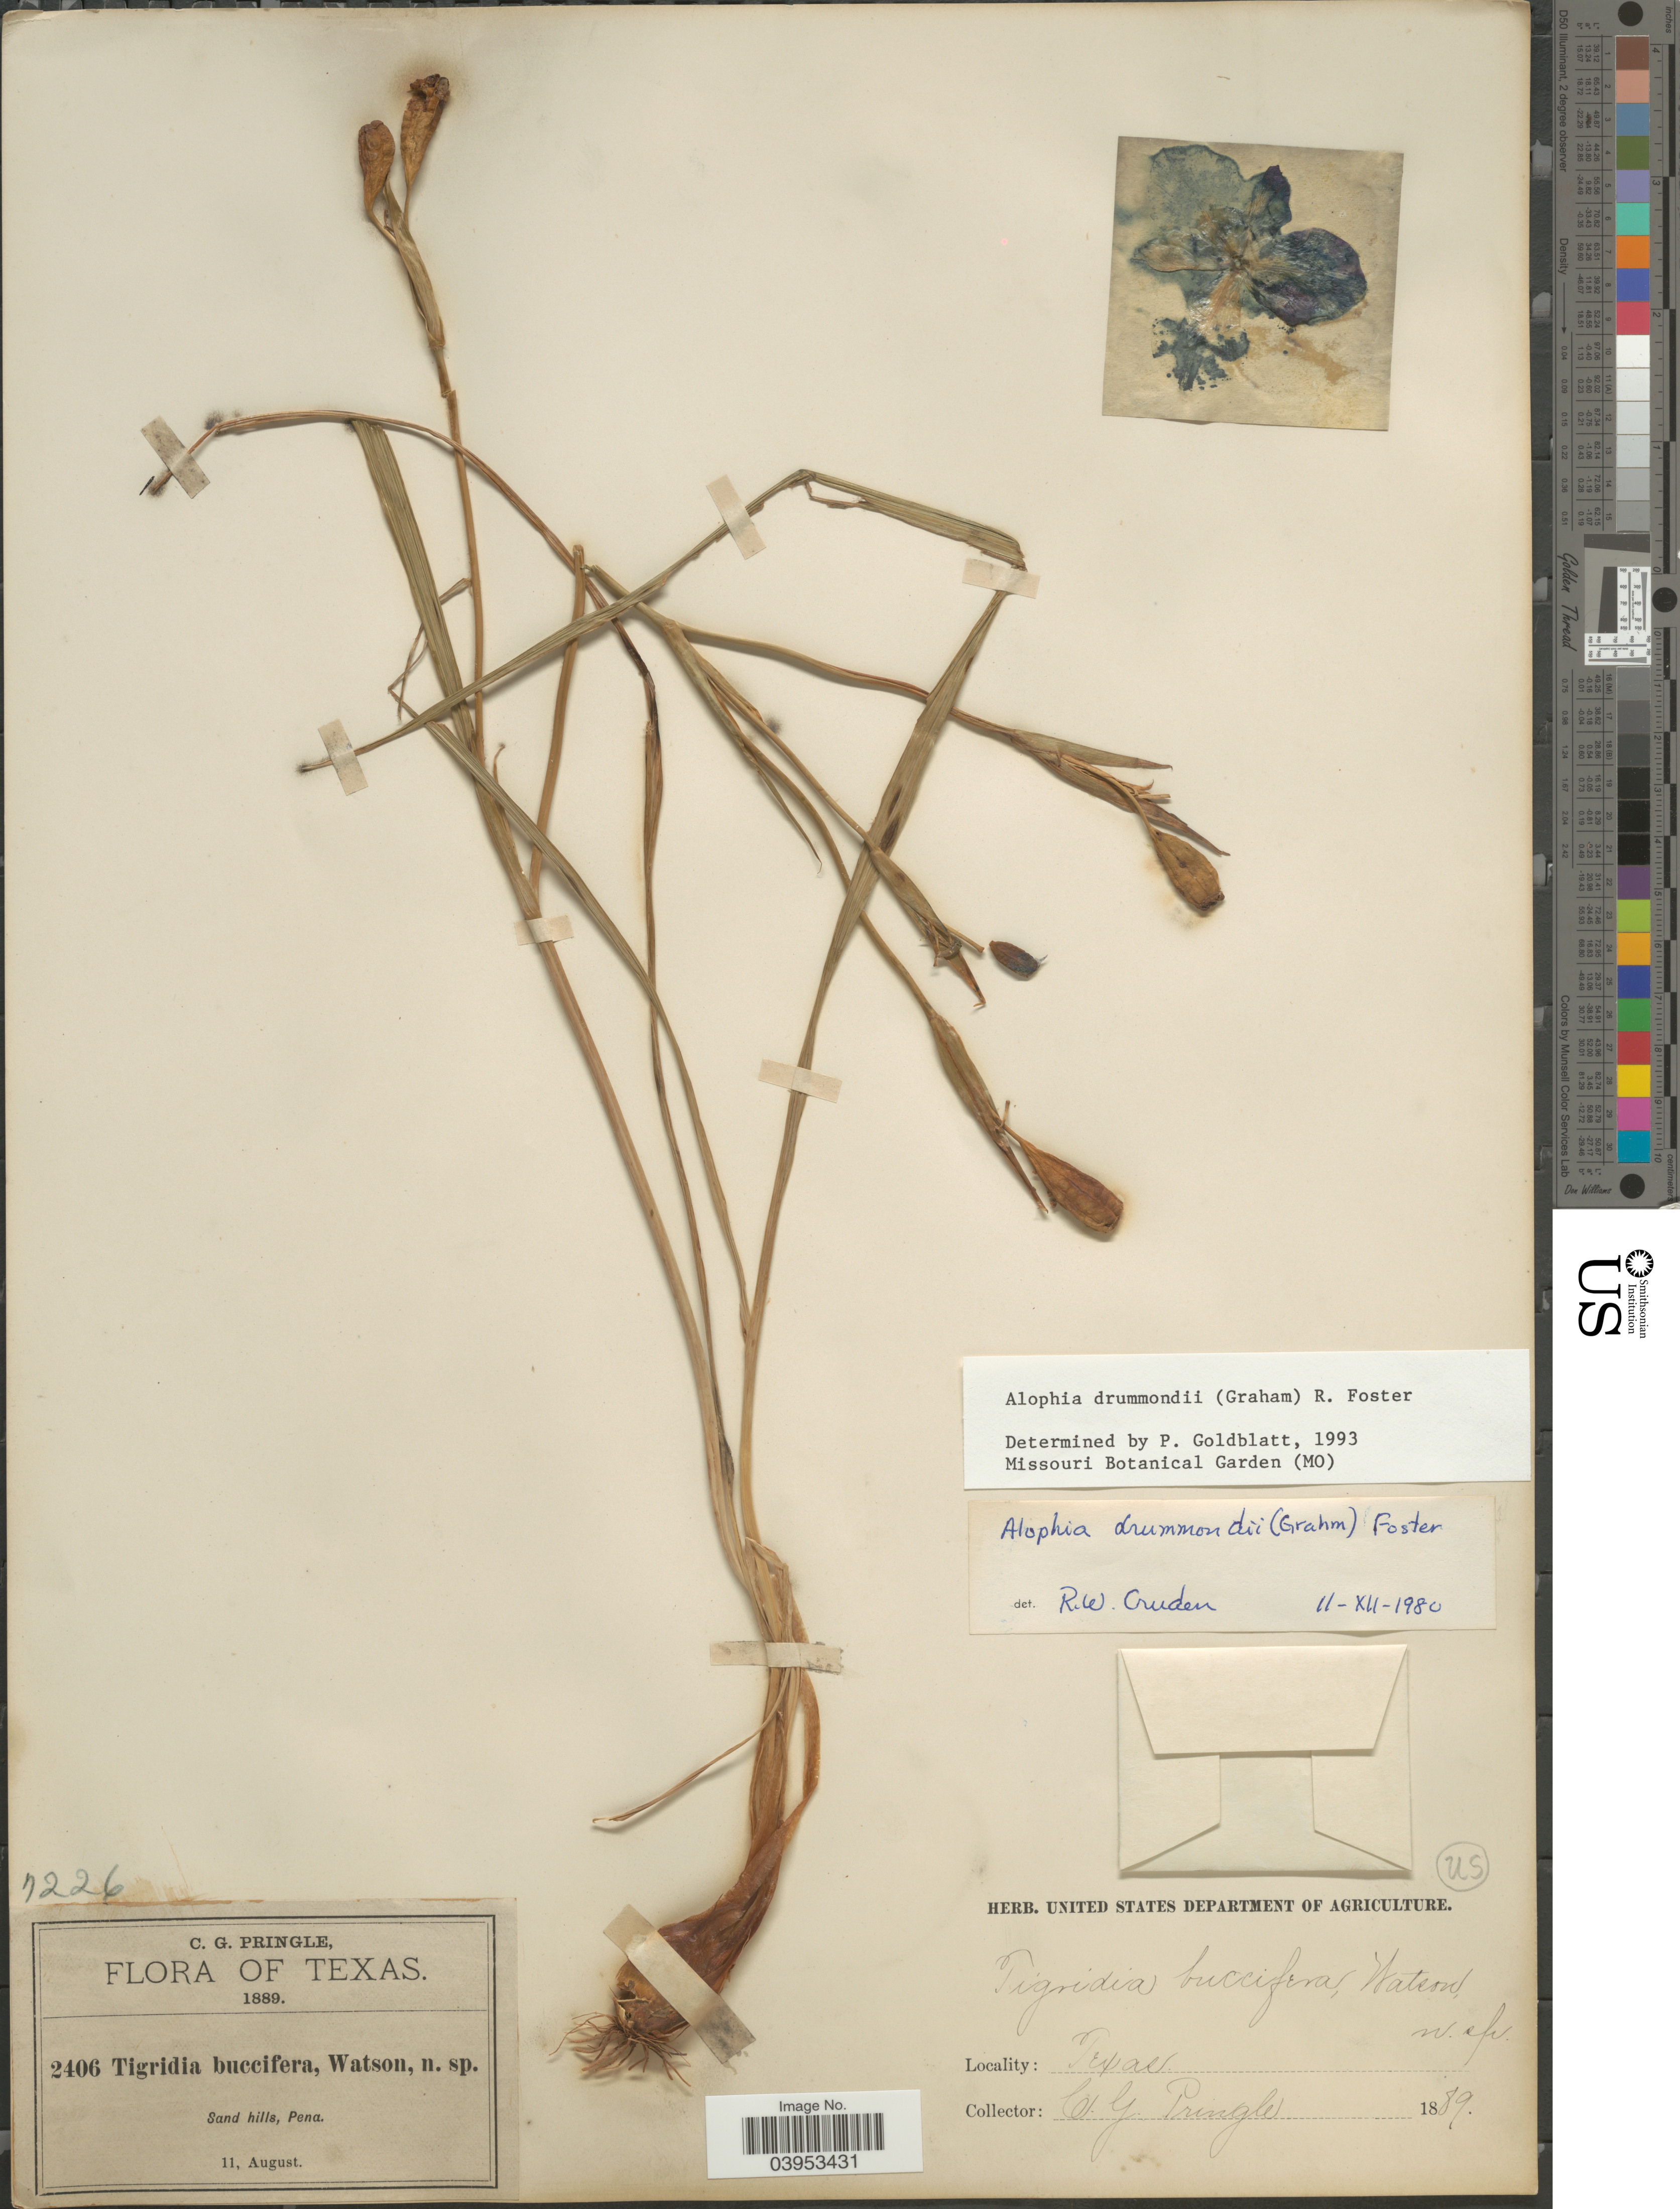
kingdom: Plantae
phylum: Tracheophyta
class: Liliopsida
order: Asparagales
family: Iridaceae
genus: Alophia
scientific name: Alophia drummondii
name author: (Graham) R.C. Foster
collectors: C. G. Pringle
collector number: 2406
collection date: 1889-08-11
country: United States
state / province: Texas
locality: Pena.